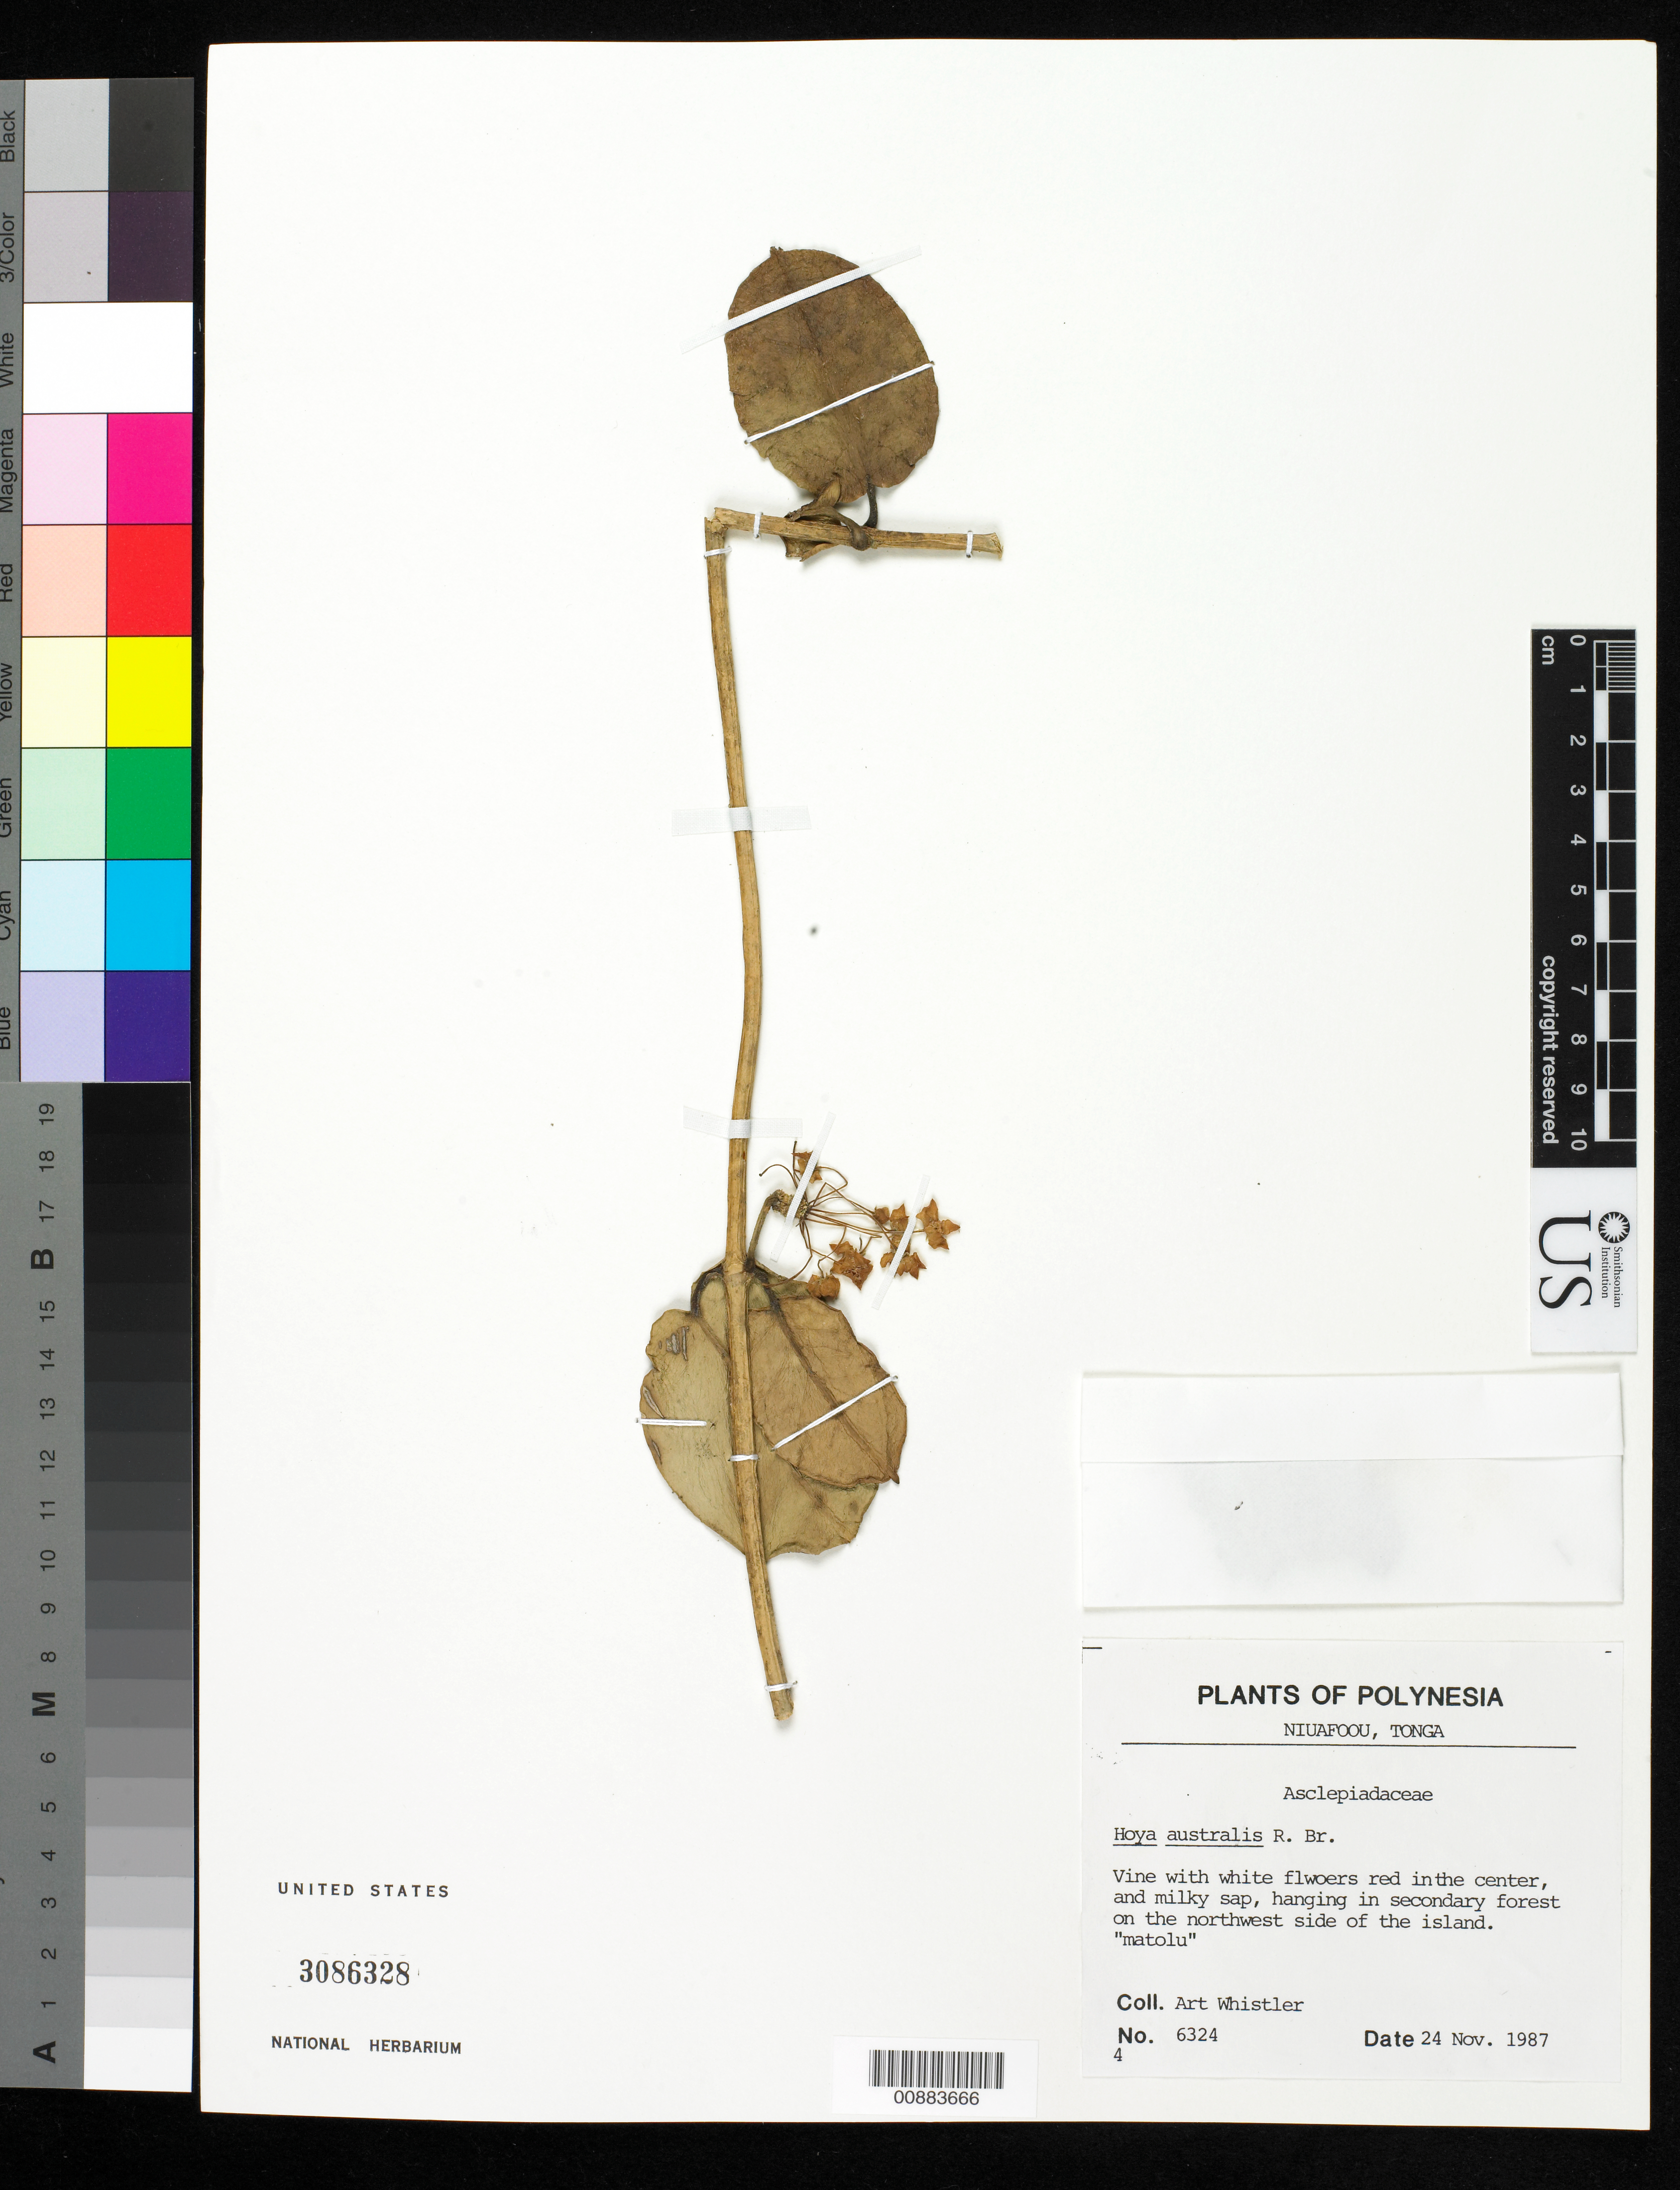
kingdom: Plantae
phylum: Tracheophyta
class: Magnoliopsida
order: Gentianales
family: Apocynaceae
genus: Hoya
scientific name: Hoya australis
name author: R. Br. ex J. Traill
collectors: A. Whistler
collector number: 6324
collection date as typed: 24 Nov 1987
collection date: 1987-11-24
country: Tonga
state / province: Tonga Outliers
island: Niuafo'ou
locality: On NW side of the island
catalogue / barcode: US 3086328